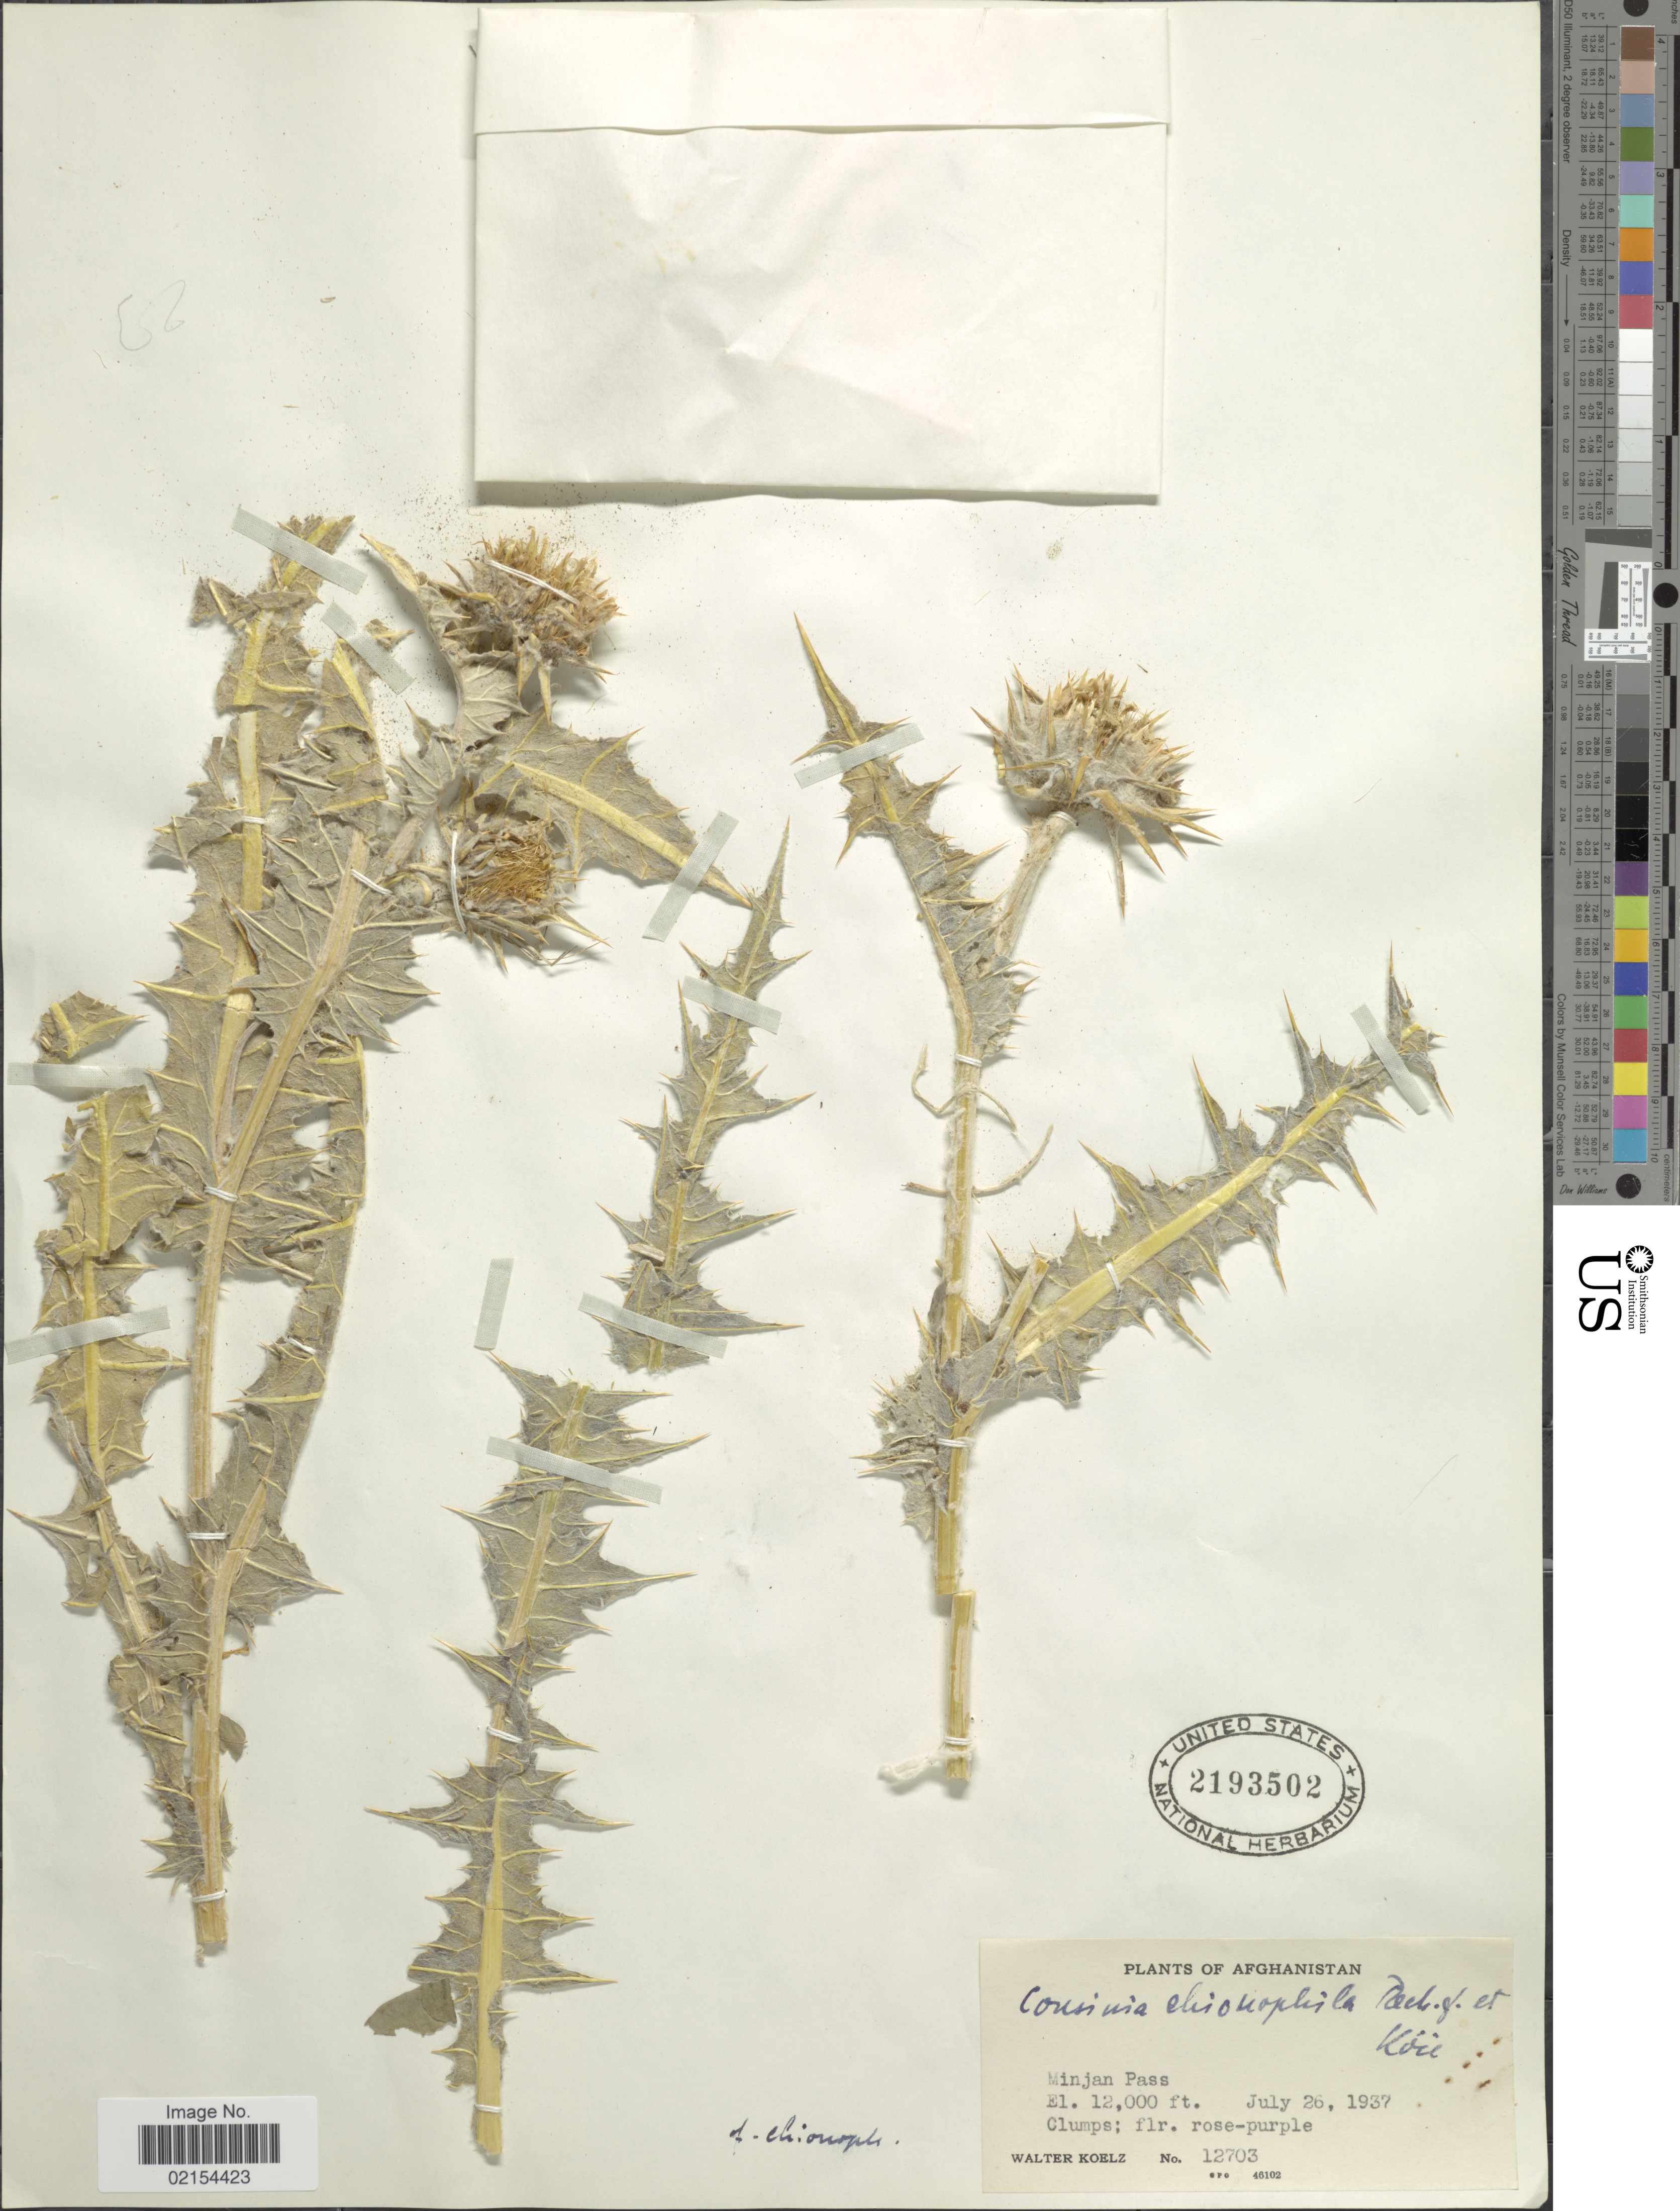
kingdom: Plantae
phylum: Tracheophyta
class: Magnoliopsida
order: Asterales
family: Asteraceae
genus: Cousinia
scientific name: Cousinia chionophila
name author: Rech. f. & Köie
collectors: W. N. Koelz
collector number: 12703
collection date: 1937-07-26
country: Afghanistan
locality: Minjan Pass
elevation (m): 3658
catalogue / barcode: US 2193502